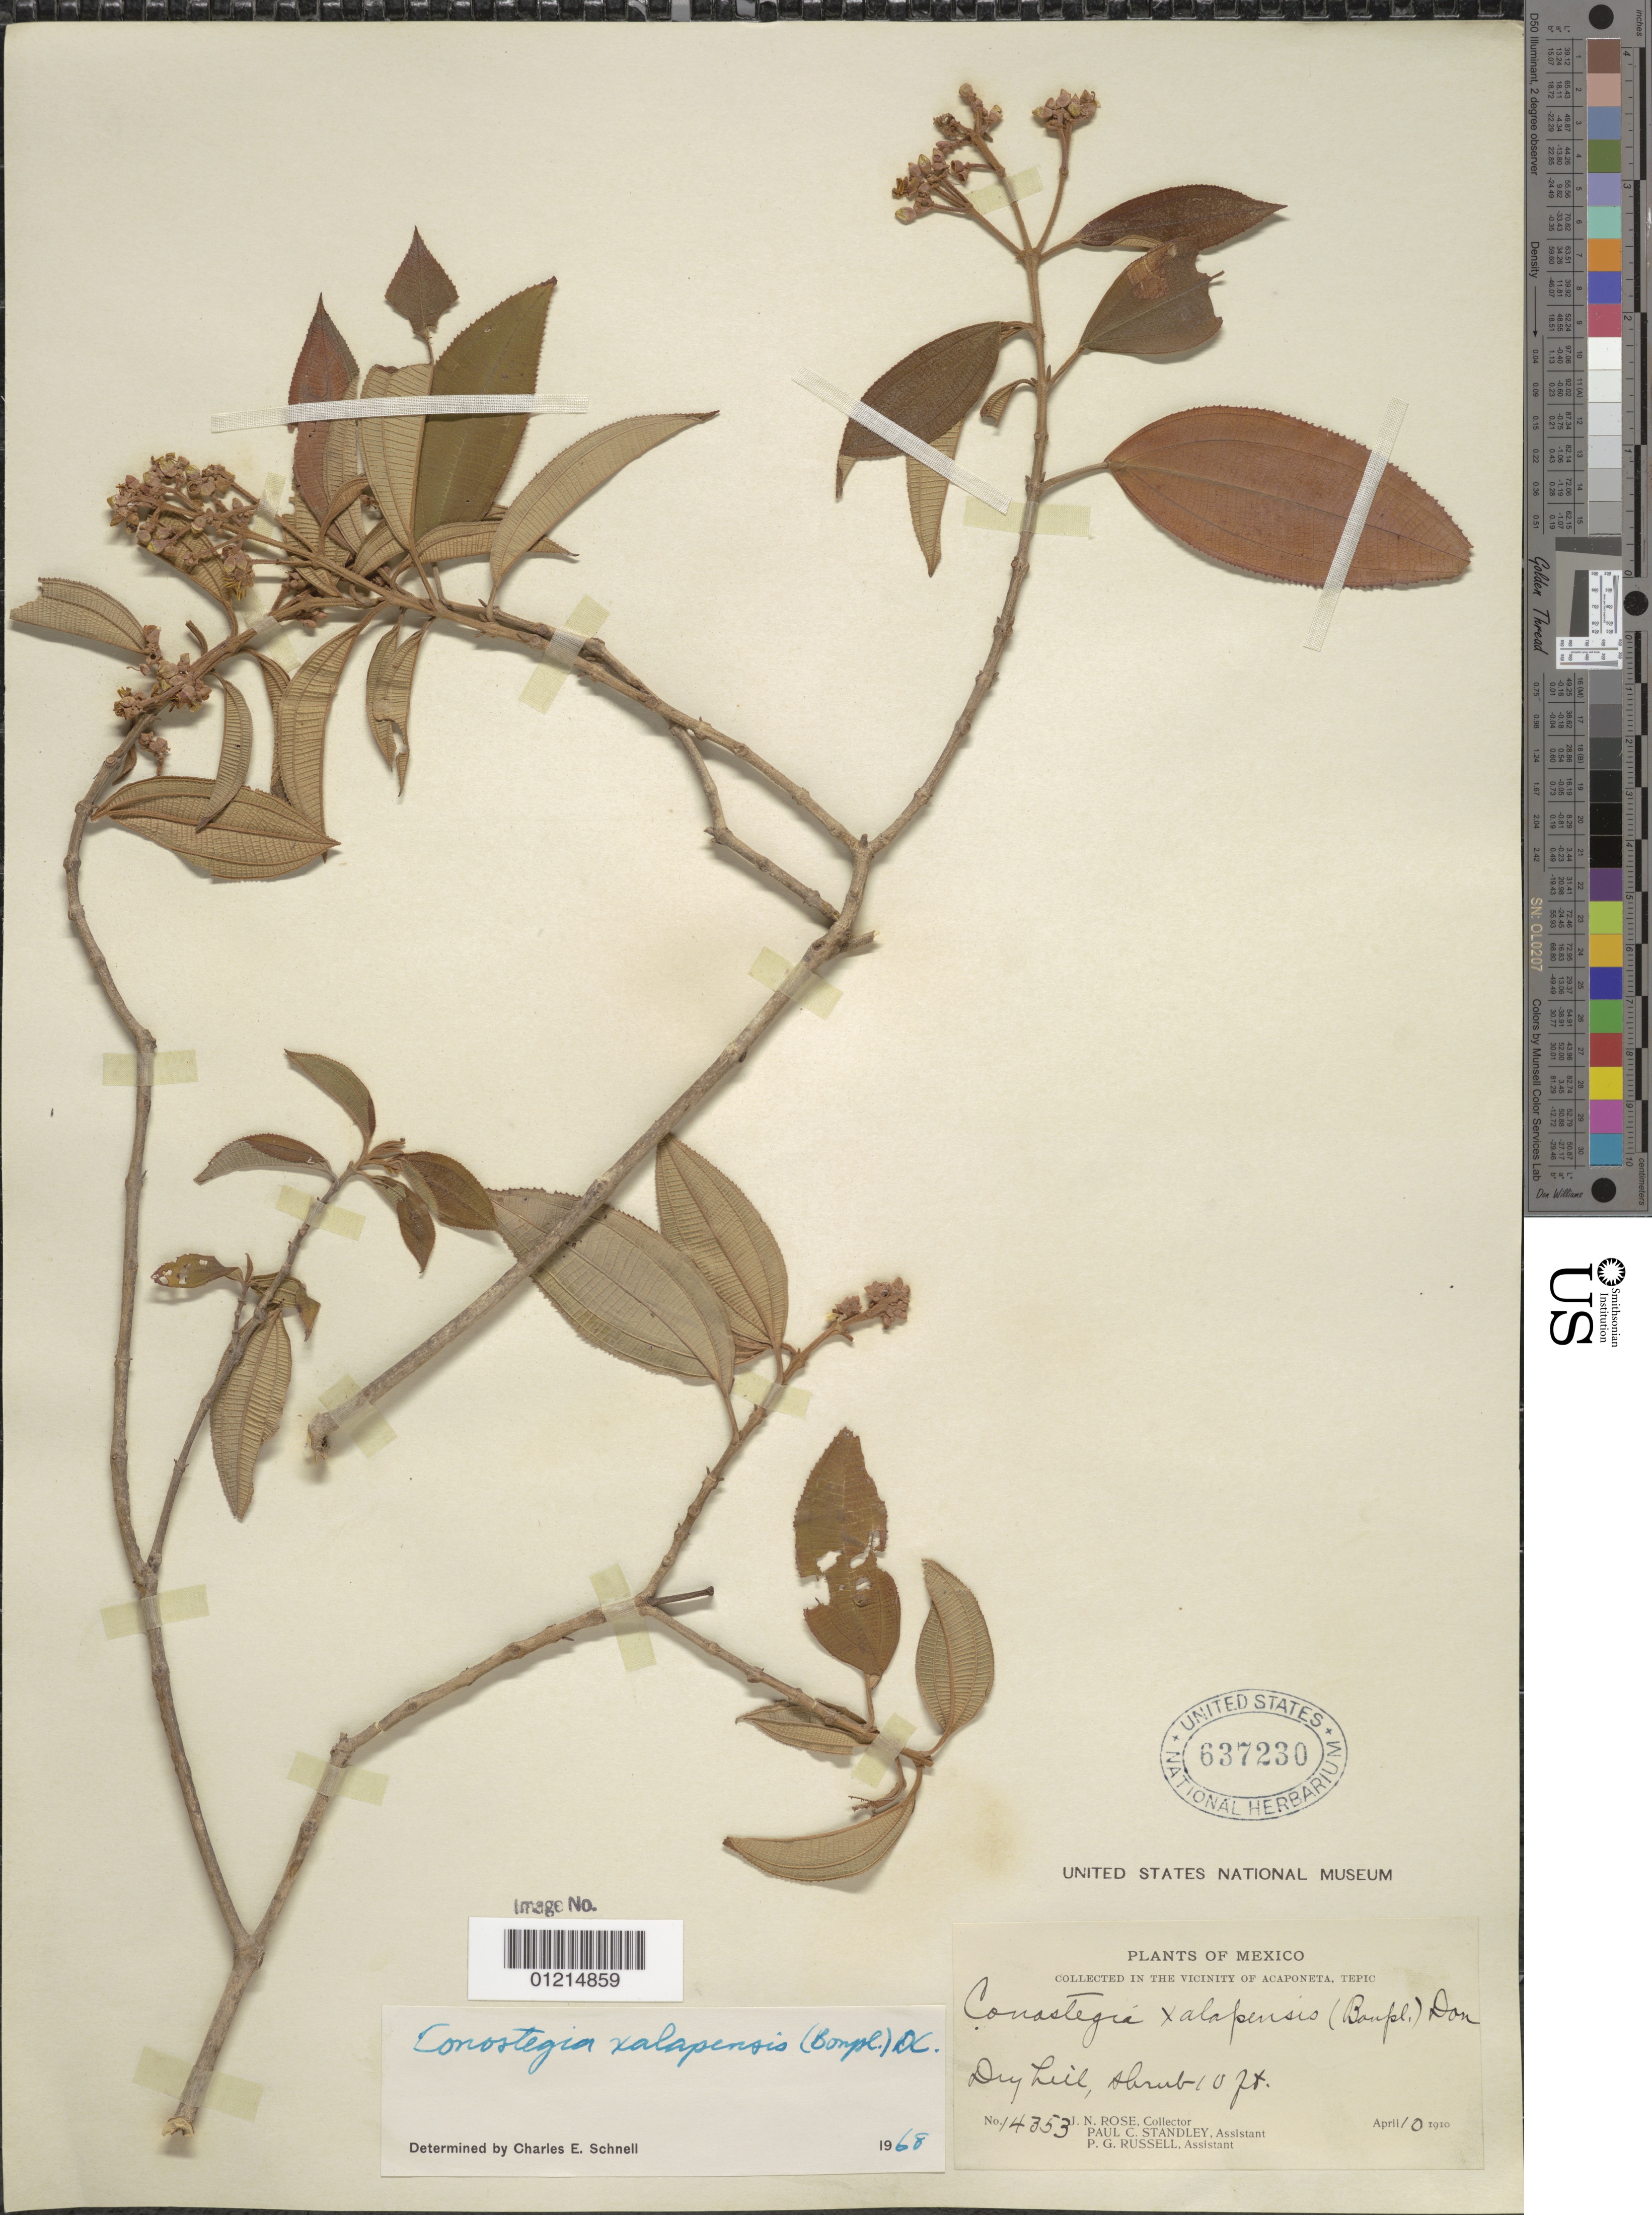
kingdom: Plantae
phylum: Tracheophyta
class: Magnoliopsida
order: Myrtales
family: Melastomataceae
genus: Conostegia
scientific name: Conostegia quadrangularis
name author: Schltdl. ex Steud.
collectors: J. N. Rose, P. C. Standley & P. G. Russell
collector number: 14353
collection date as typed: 10 Apr 1910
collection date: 1910-04-10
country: Mexico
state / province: Nayarit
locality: Vicinity of Acaponeta, Tepic.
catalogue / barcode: US 637230